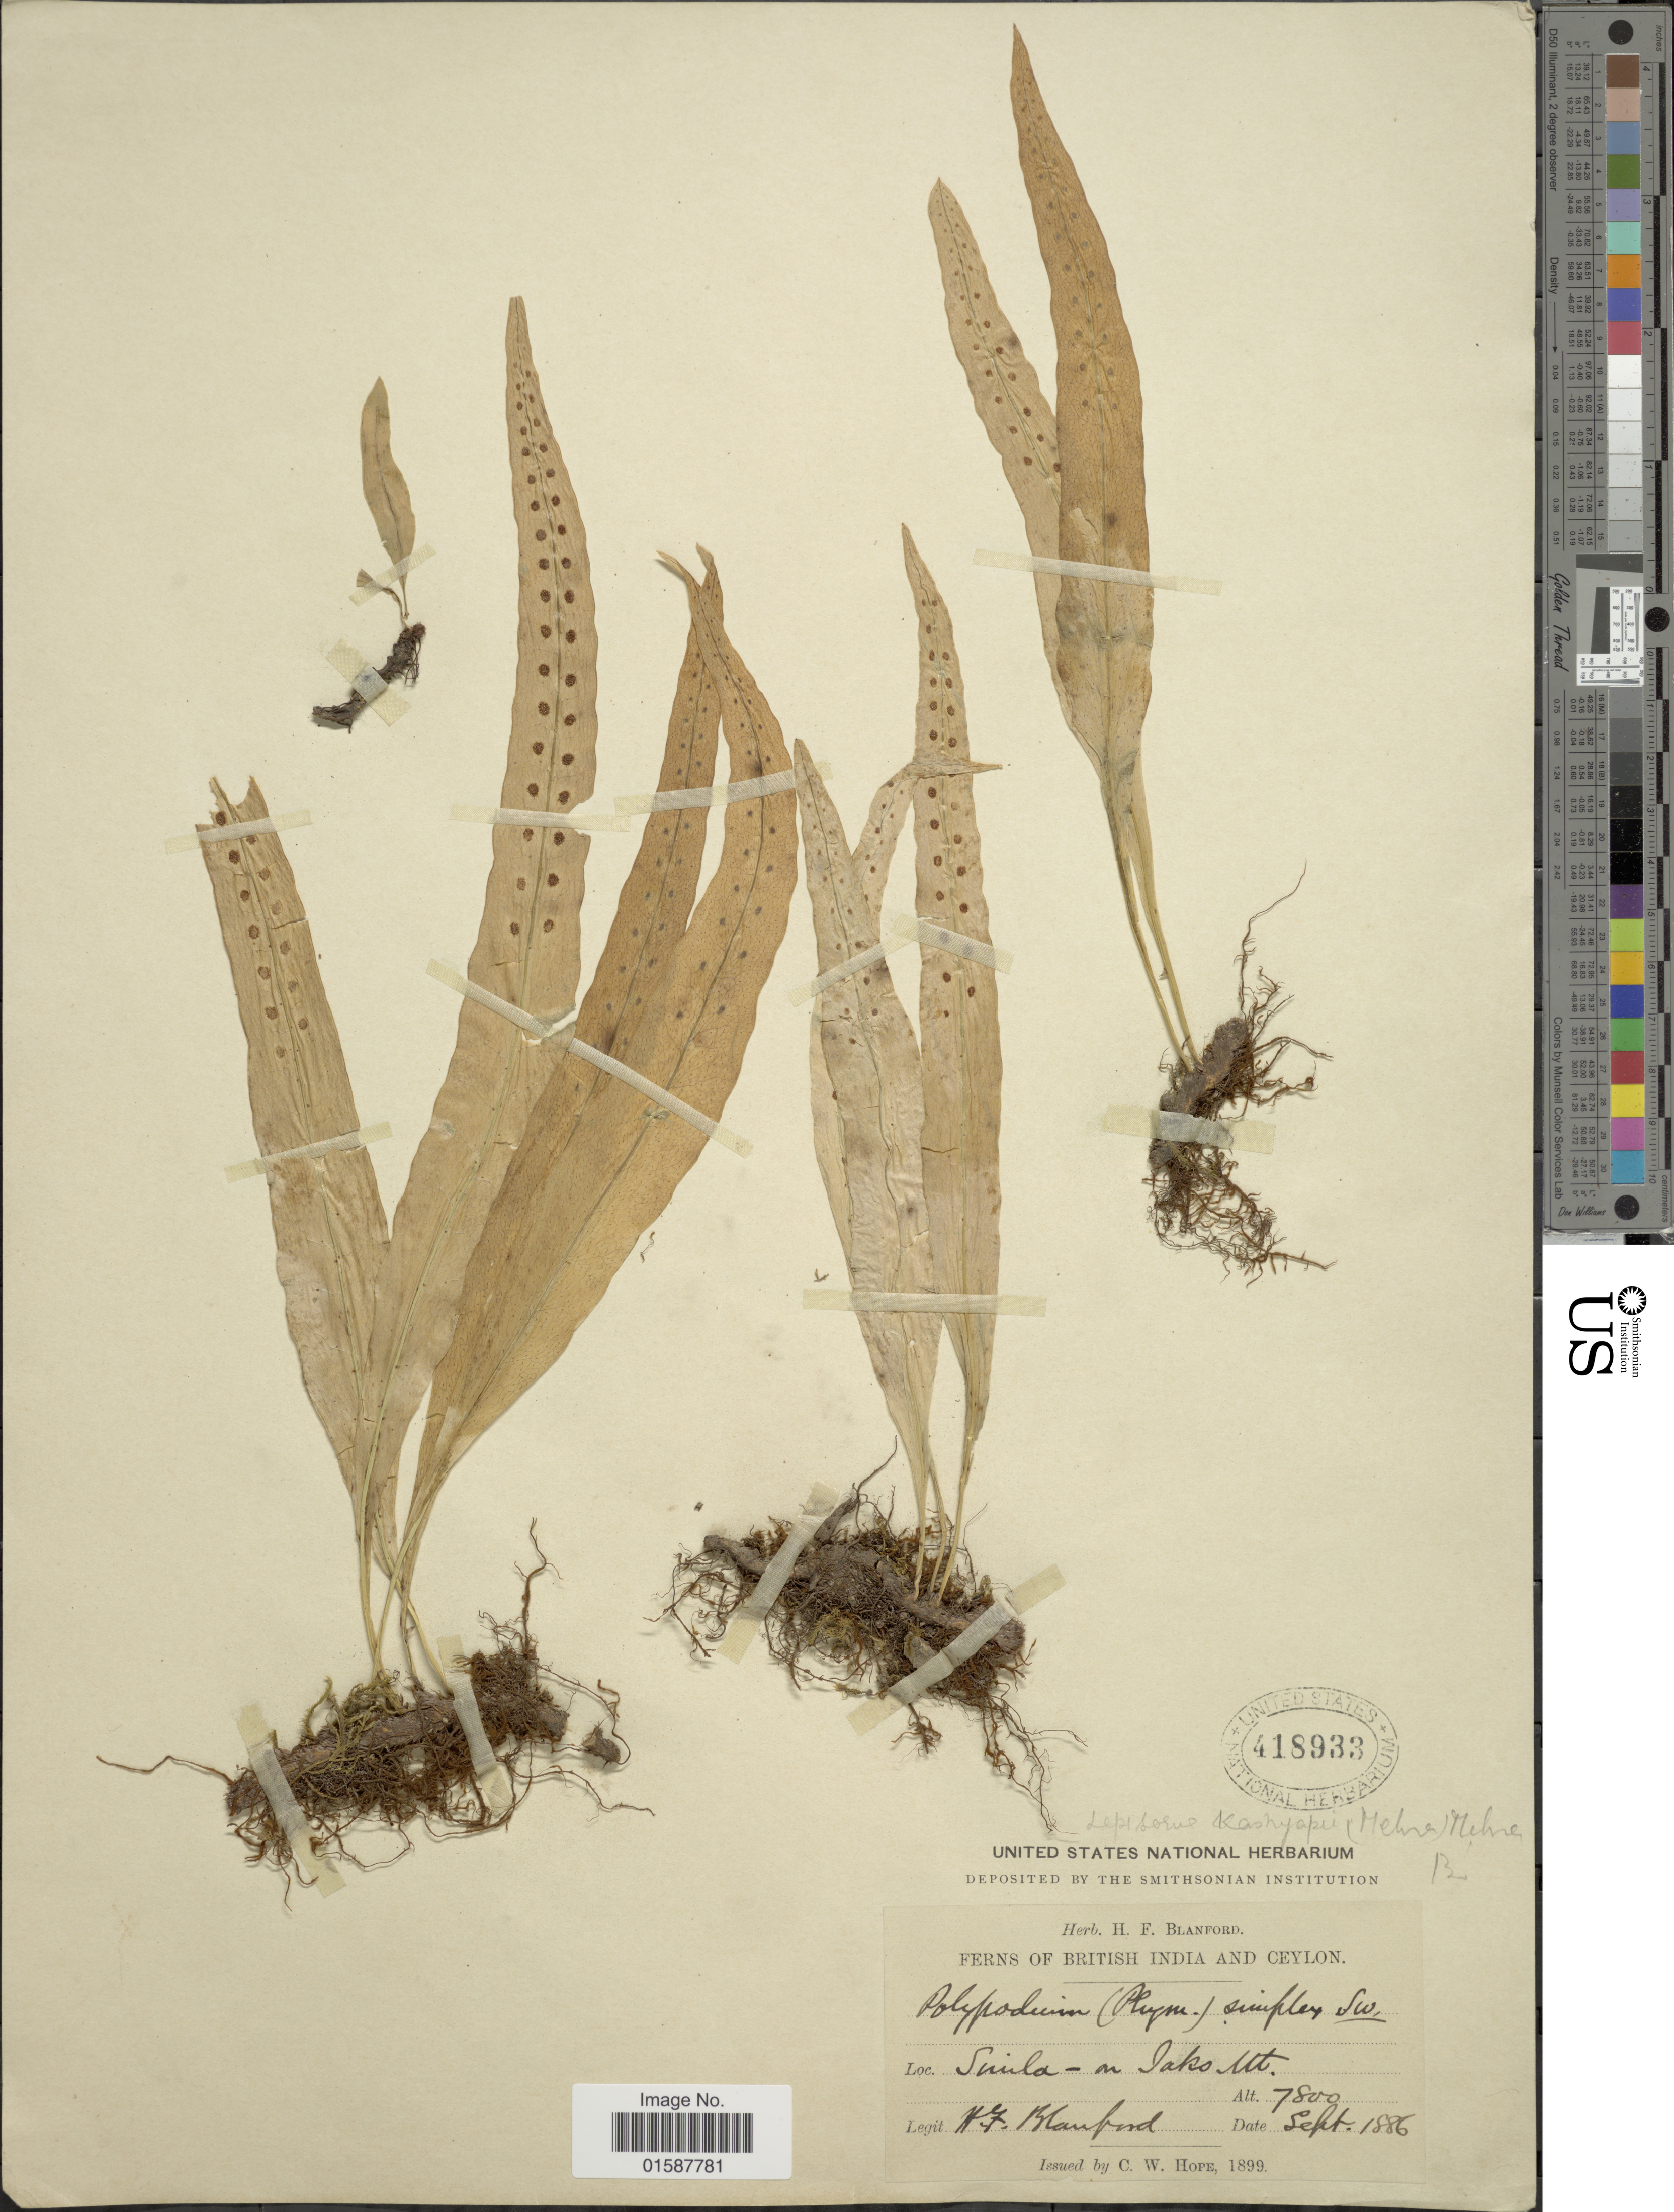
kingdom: Plantae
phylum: Tracheophyta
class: Polypodiopsida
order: Polypodiales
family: Polypodiaceae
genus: Lepisorus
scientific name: Lepisorus kashyapii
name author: (Mehra) Mehra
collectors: H. Blanford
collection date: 1886-09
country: India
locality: British India, Ceylon, Simla- an Jako Mt.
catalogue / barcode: US 418933